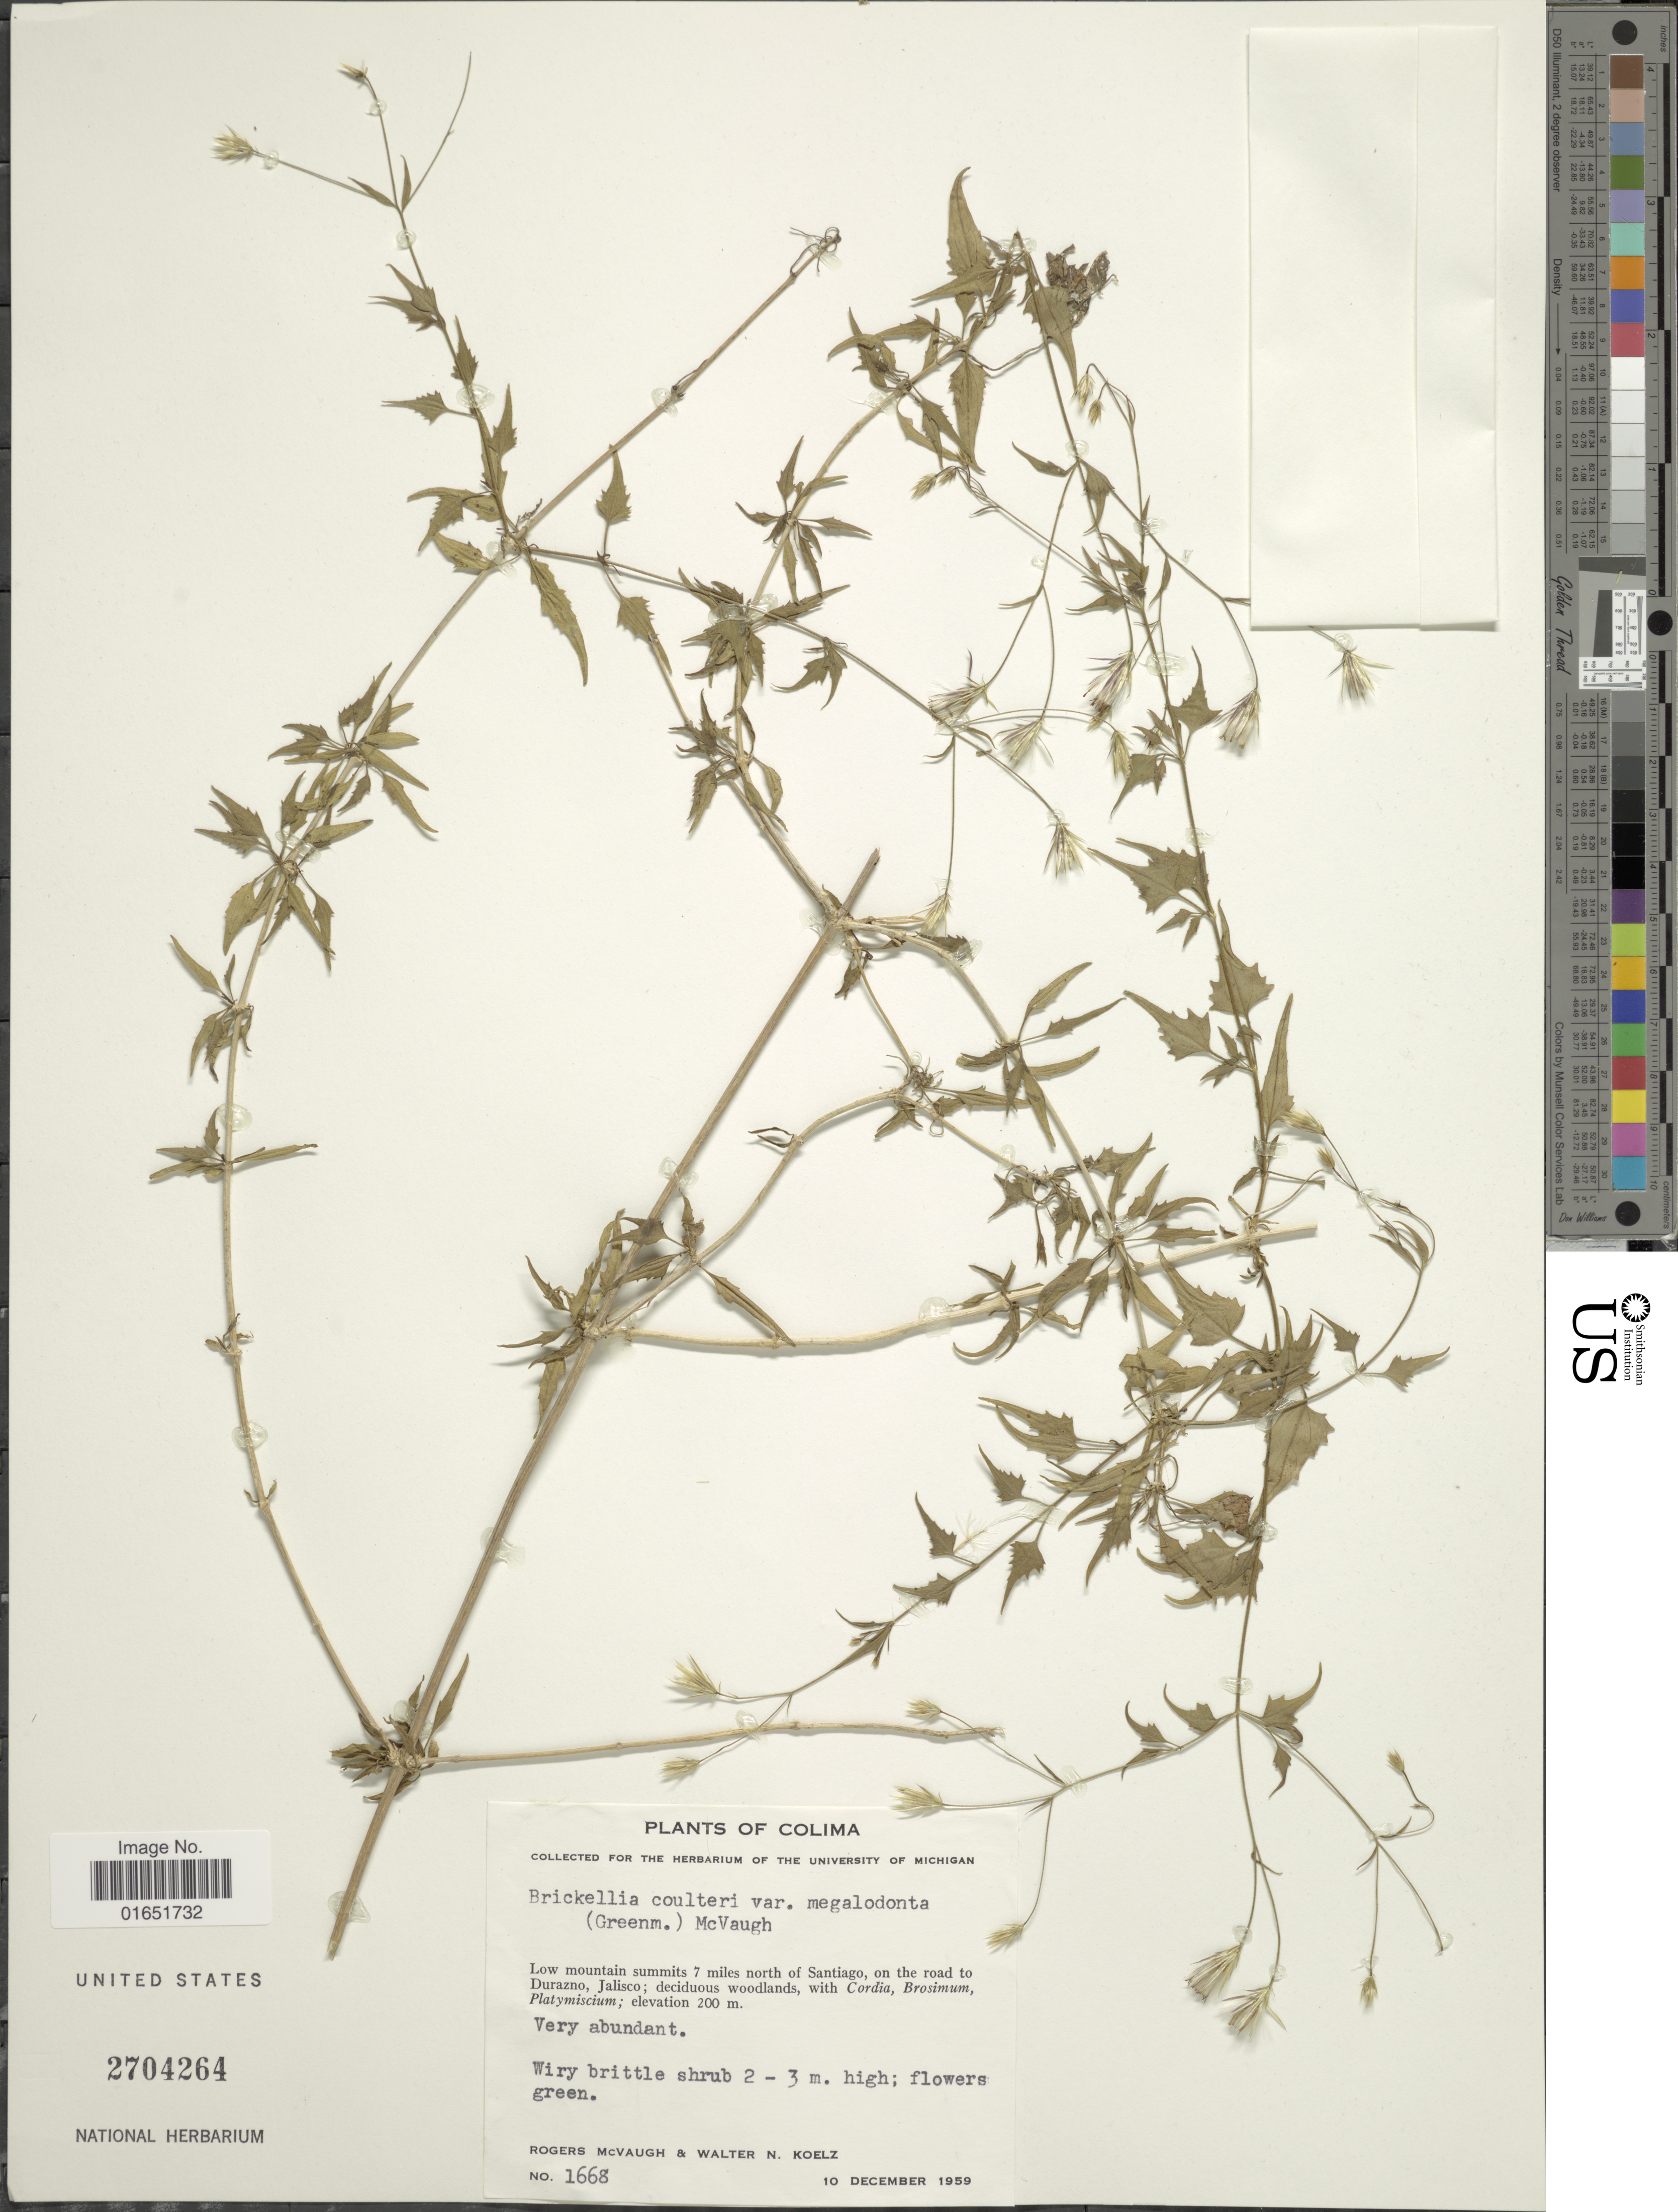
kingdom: Plantae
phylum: Tracheophyta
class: Magnoliopsida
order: Asterales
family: Asteraceae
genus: Brickellia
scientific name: Brickellia coulteri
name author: A. Gray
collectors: R. McVaugh & W. N. Koelz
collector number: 1668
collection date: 1959-12-10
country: Mexico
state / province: Jalisco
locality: Colima, Low mountain summits 7 miles north of Santiago, on the road to Durazo, Jalisco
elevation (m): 200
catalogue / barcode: US 2704264